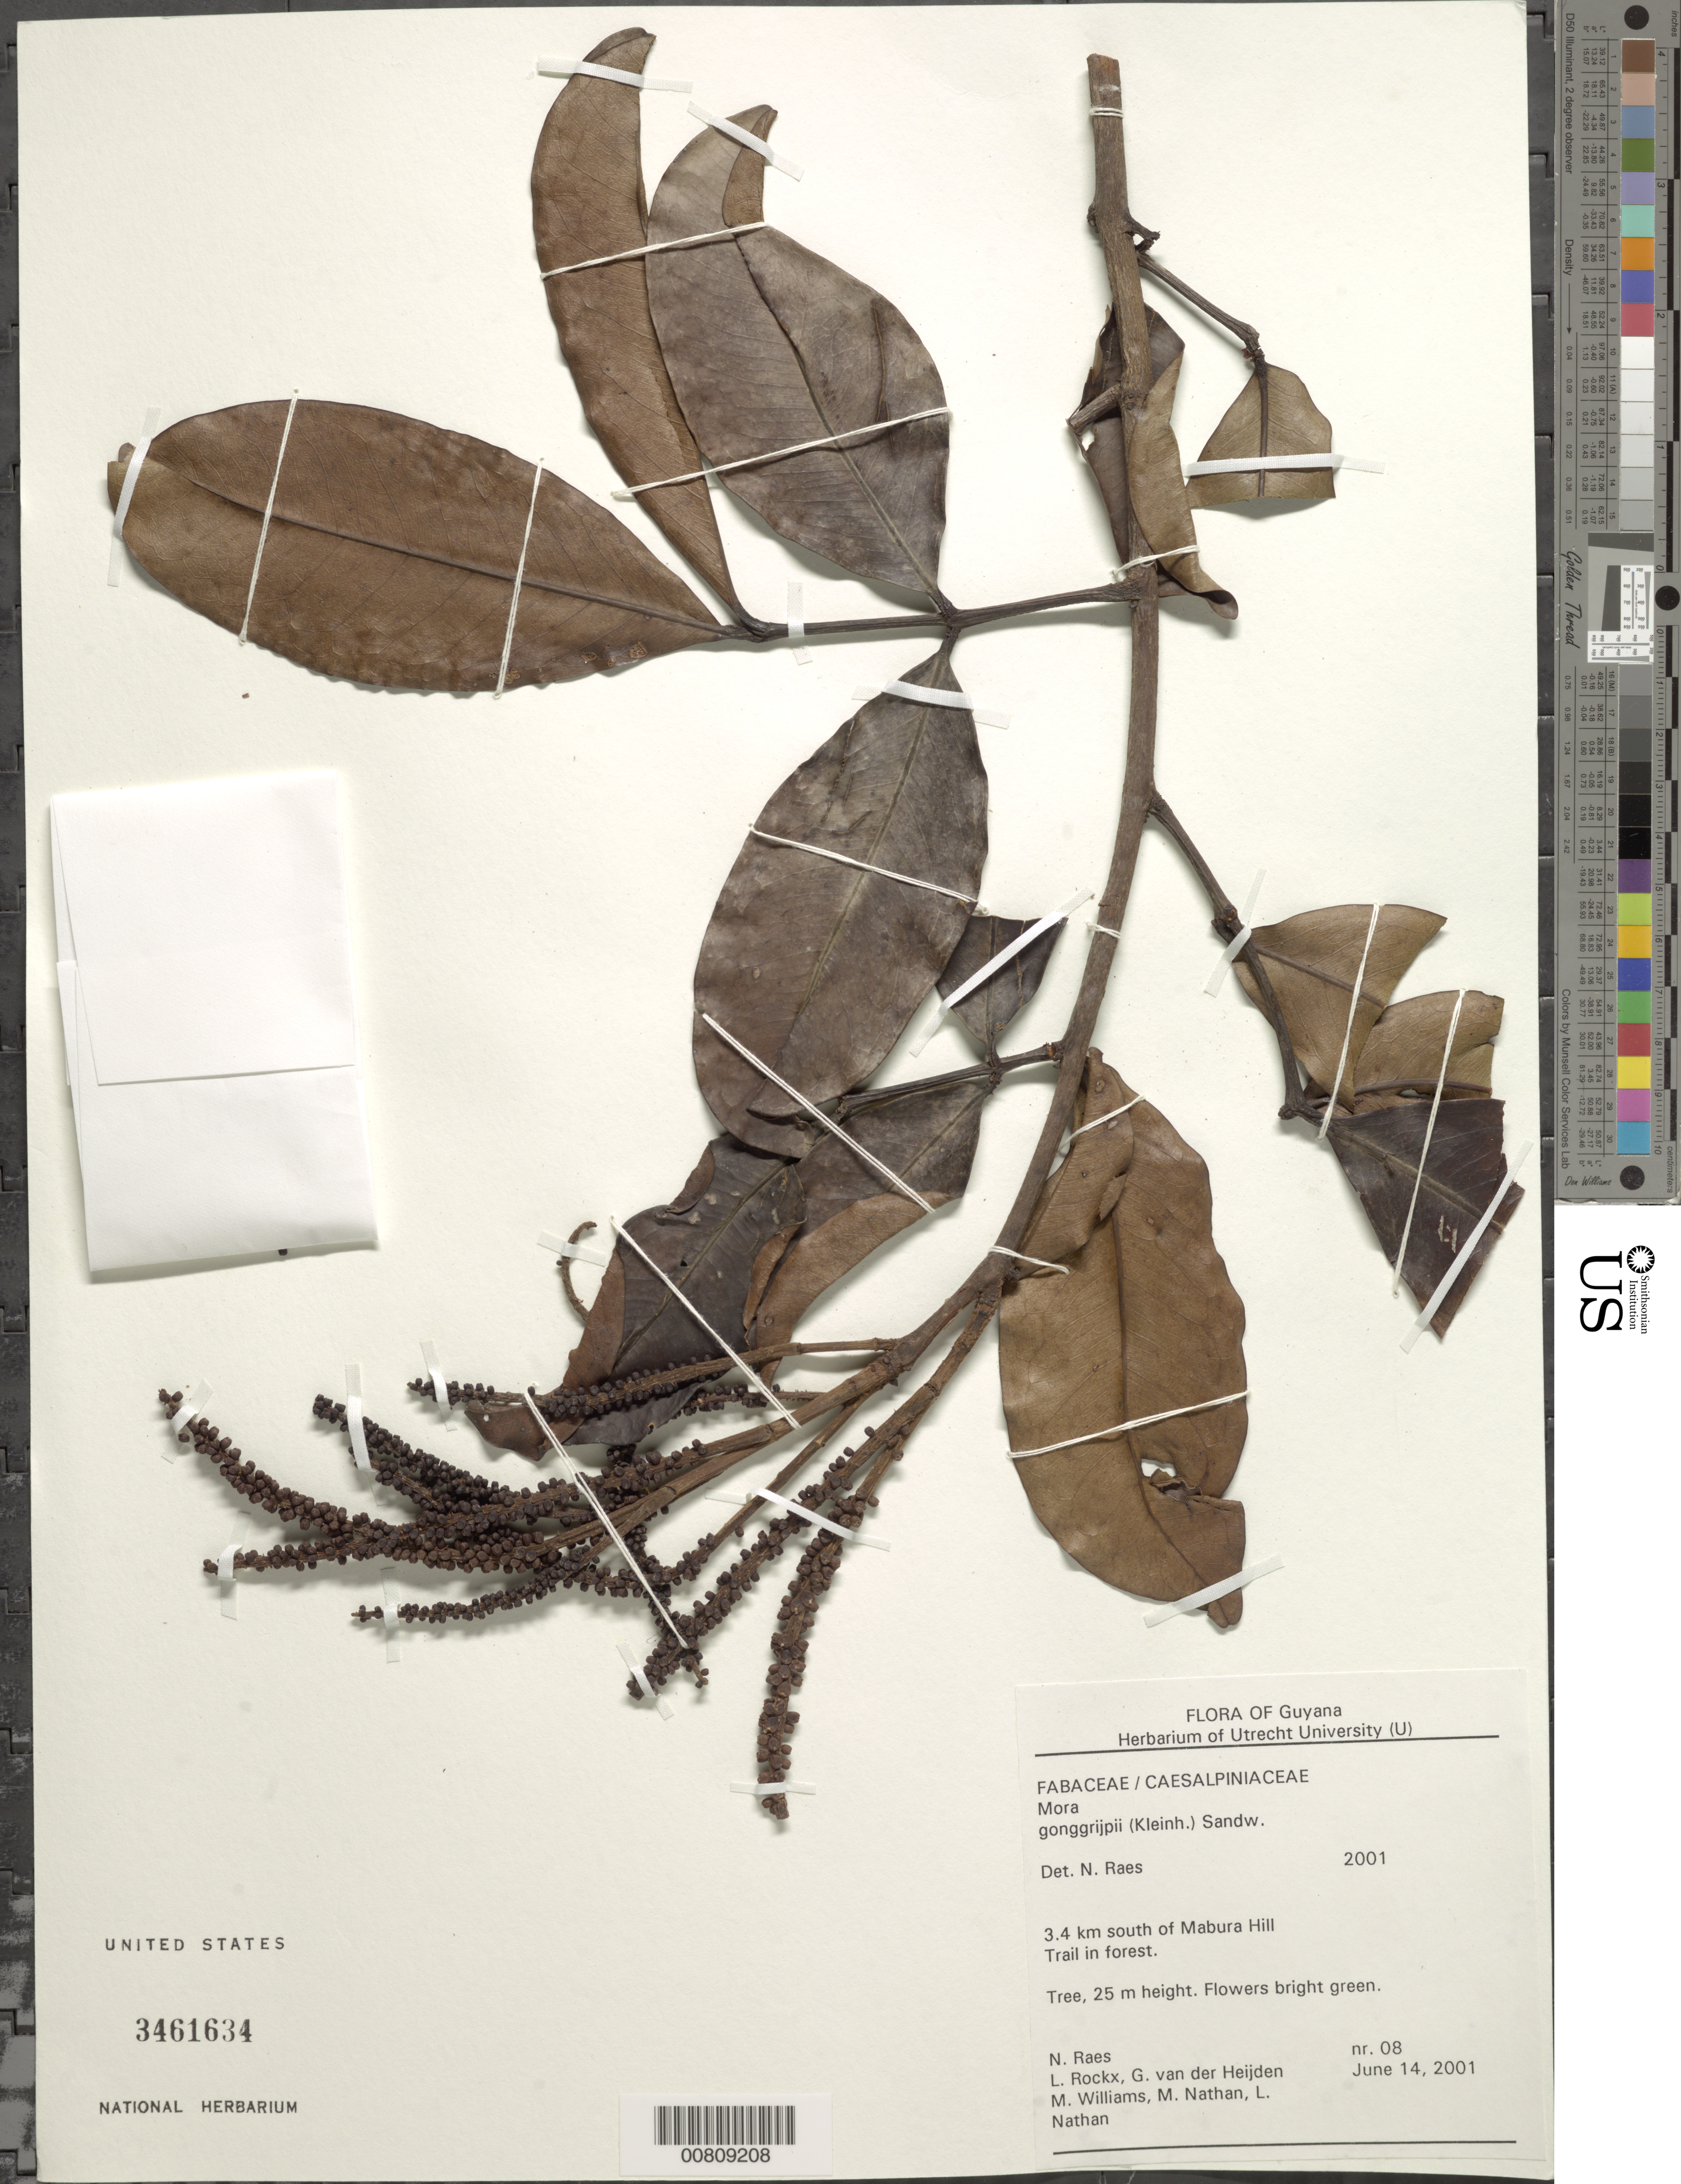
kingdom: Plantae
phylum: Tracheophyta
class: Magnoliopsida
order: Fabales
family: Fabaceae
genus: Mora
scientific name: Mora gonggrijpii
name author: (Kleinhoonte) Sandwith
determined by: Raes, N.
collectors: N. Raes, L. Rockx, G. van der Heijden, M. Williams, M. Nathan & L. Nathan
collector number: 8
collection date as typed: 14-Jun-01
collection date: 2001-06-14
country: Guyana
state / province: U. Demerara-Berbice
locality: Mabura Hill, 3.4 km S of; trail in forest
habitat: Trail in forest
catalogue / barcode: US 3461634